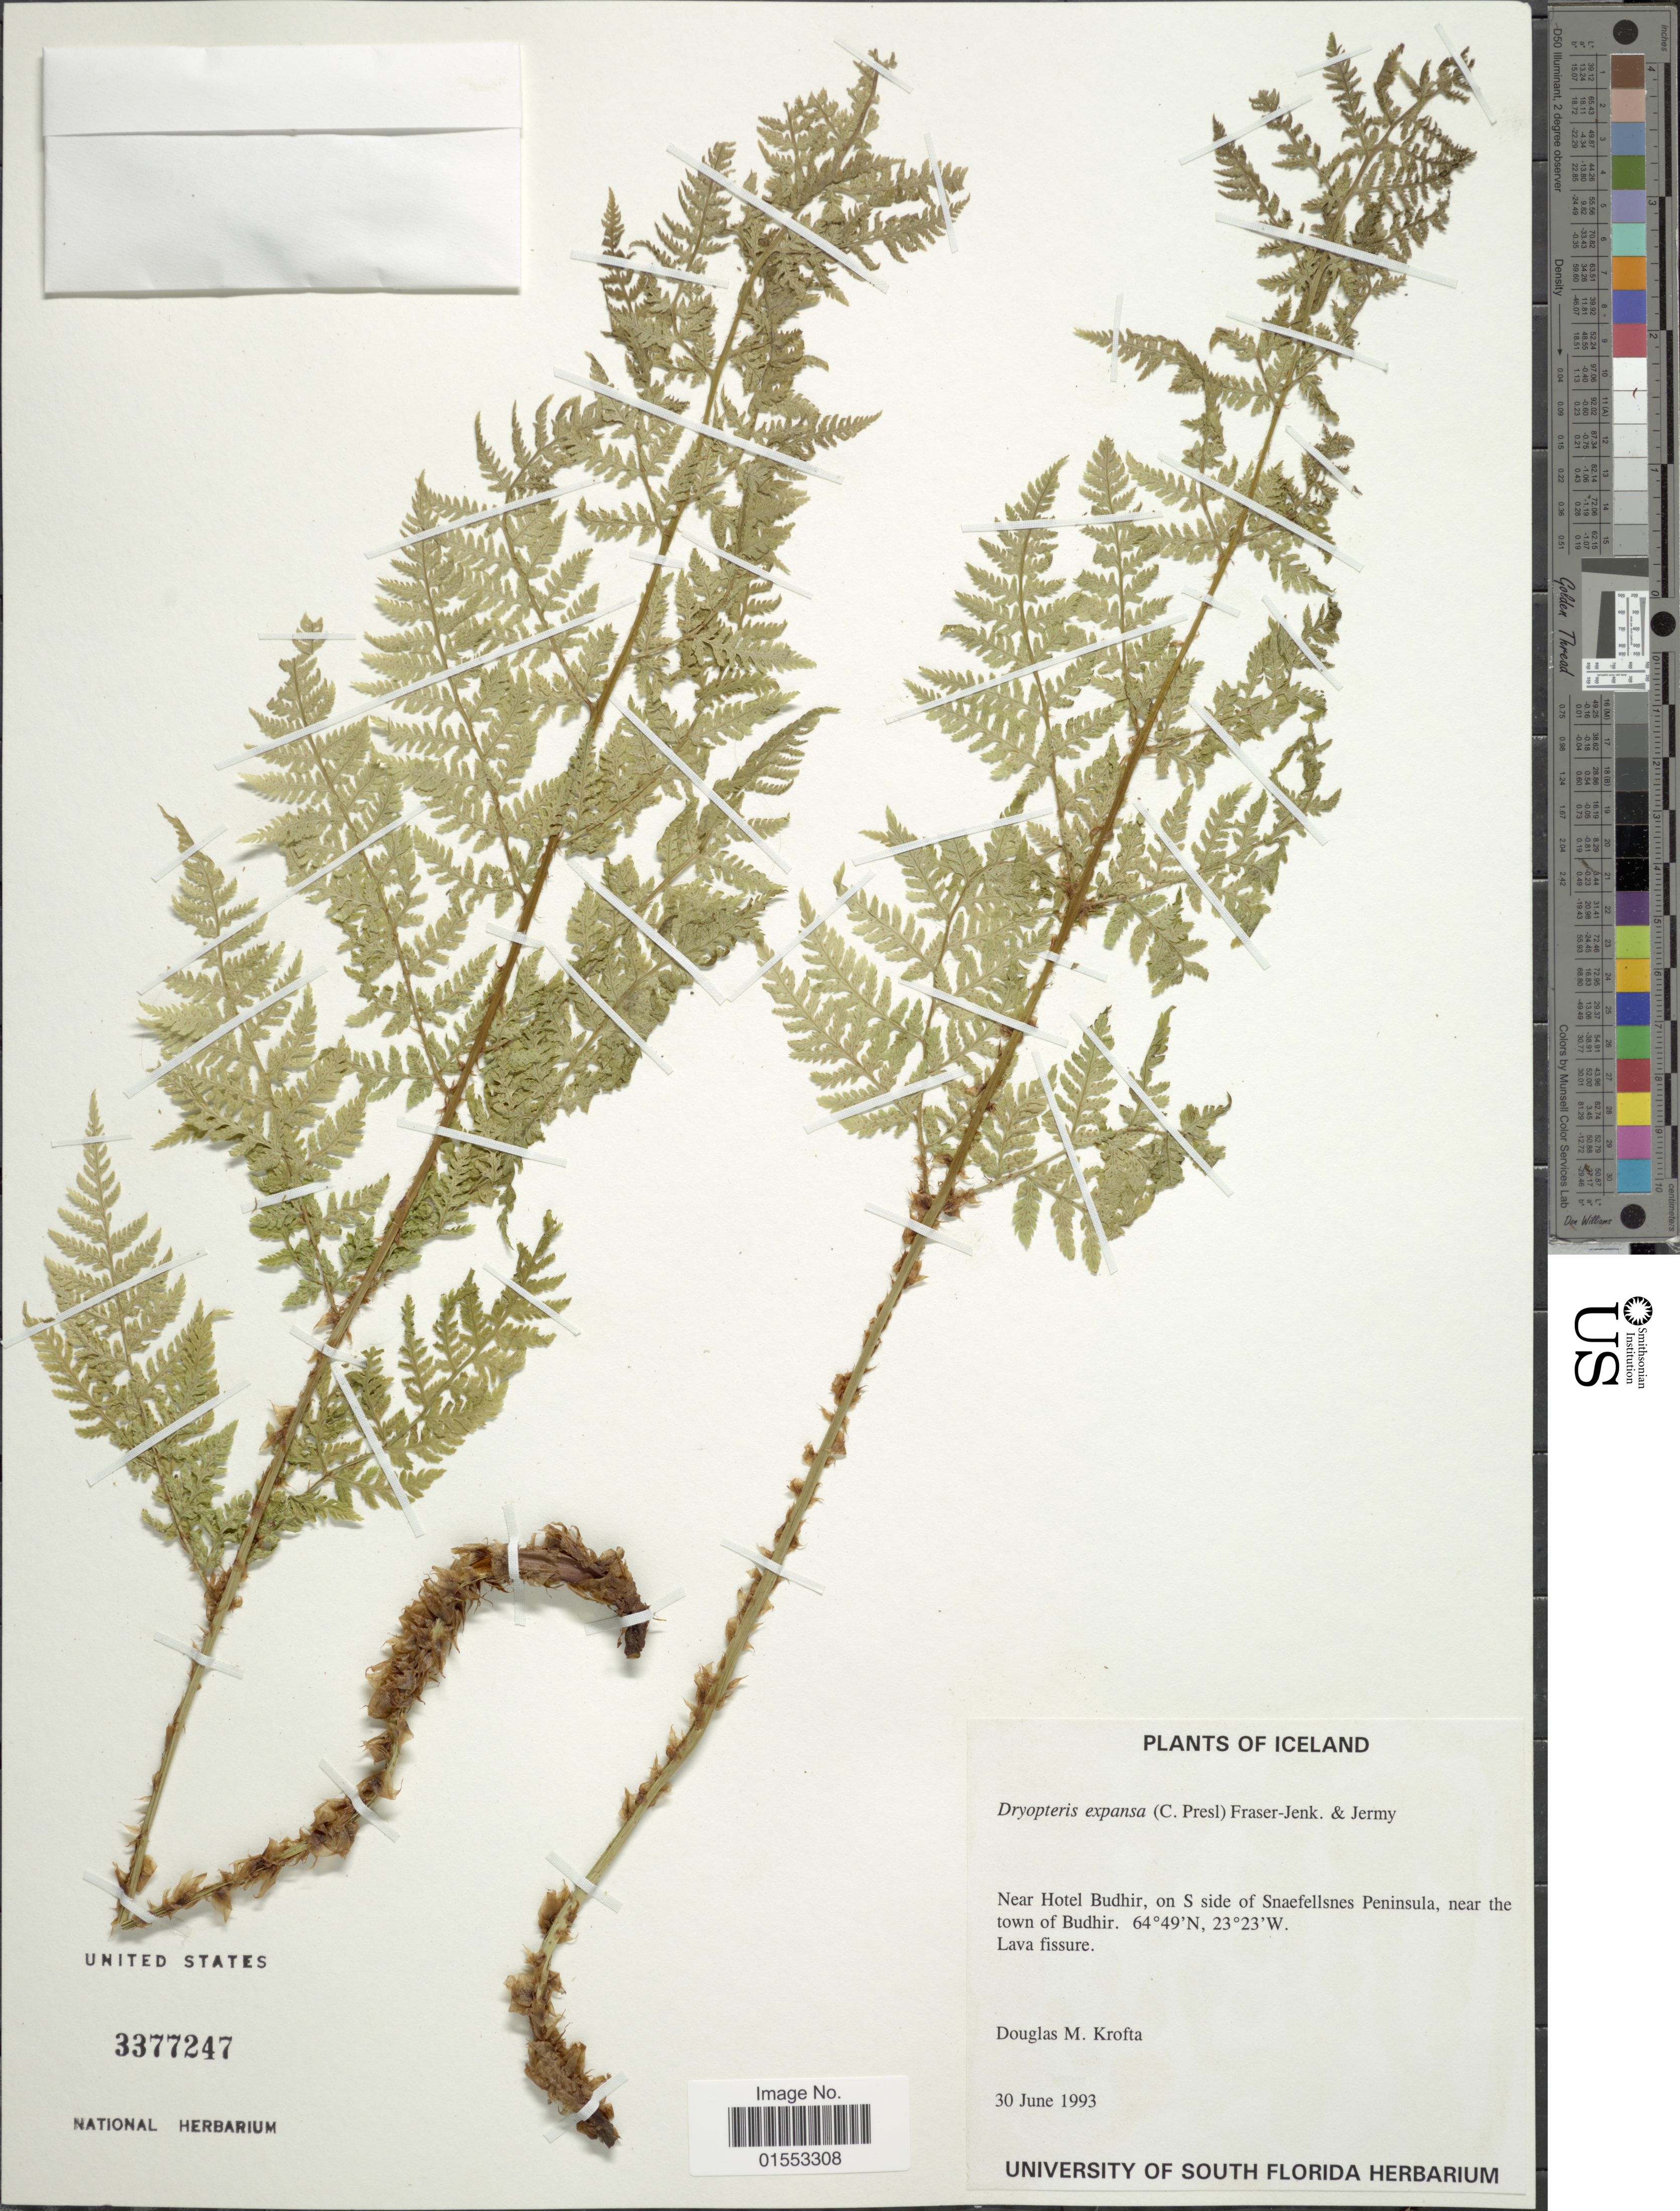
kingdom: Plantae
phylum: Tracheophyta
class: Polypodiopsida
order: Polypodiales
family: Dryopteridaceae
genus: Dryopteris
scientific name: Dryopteris expansa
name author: (C. Presl) Fraser-Jenk. & Jermy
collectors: D. Krofta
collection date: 1993-06-30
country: Iceland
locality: Iceland, Near Hotel Budhir, on S side of Snaefellness Peninsula, near the town of Budhir,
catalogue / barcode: US 3377247